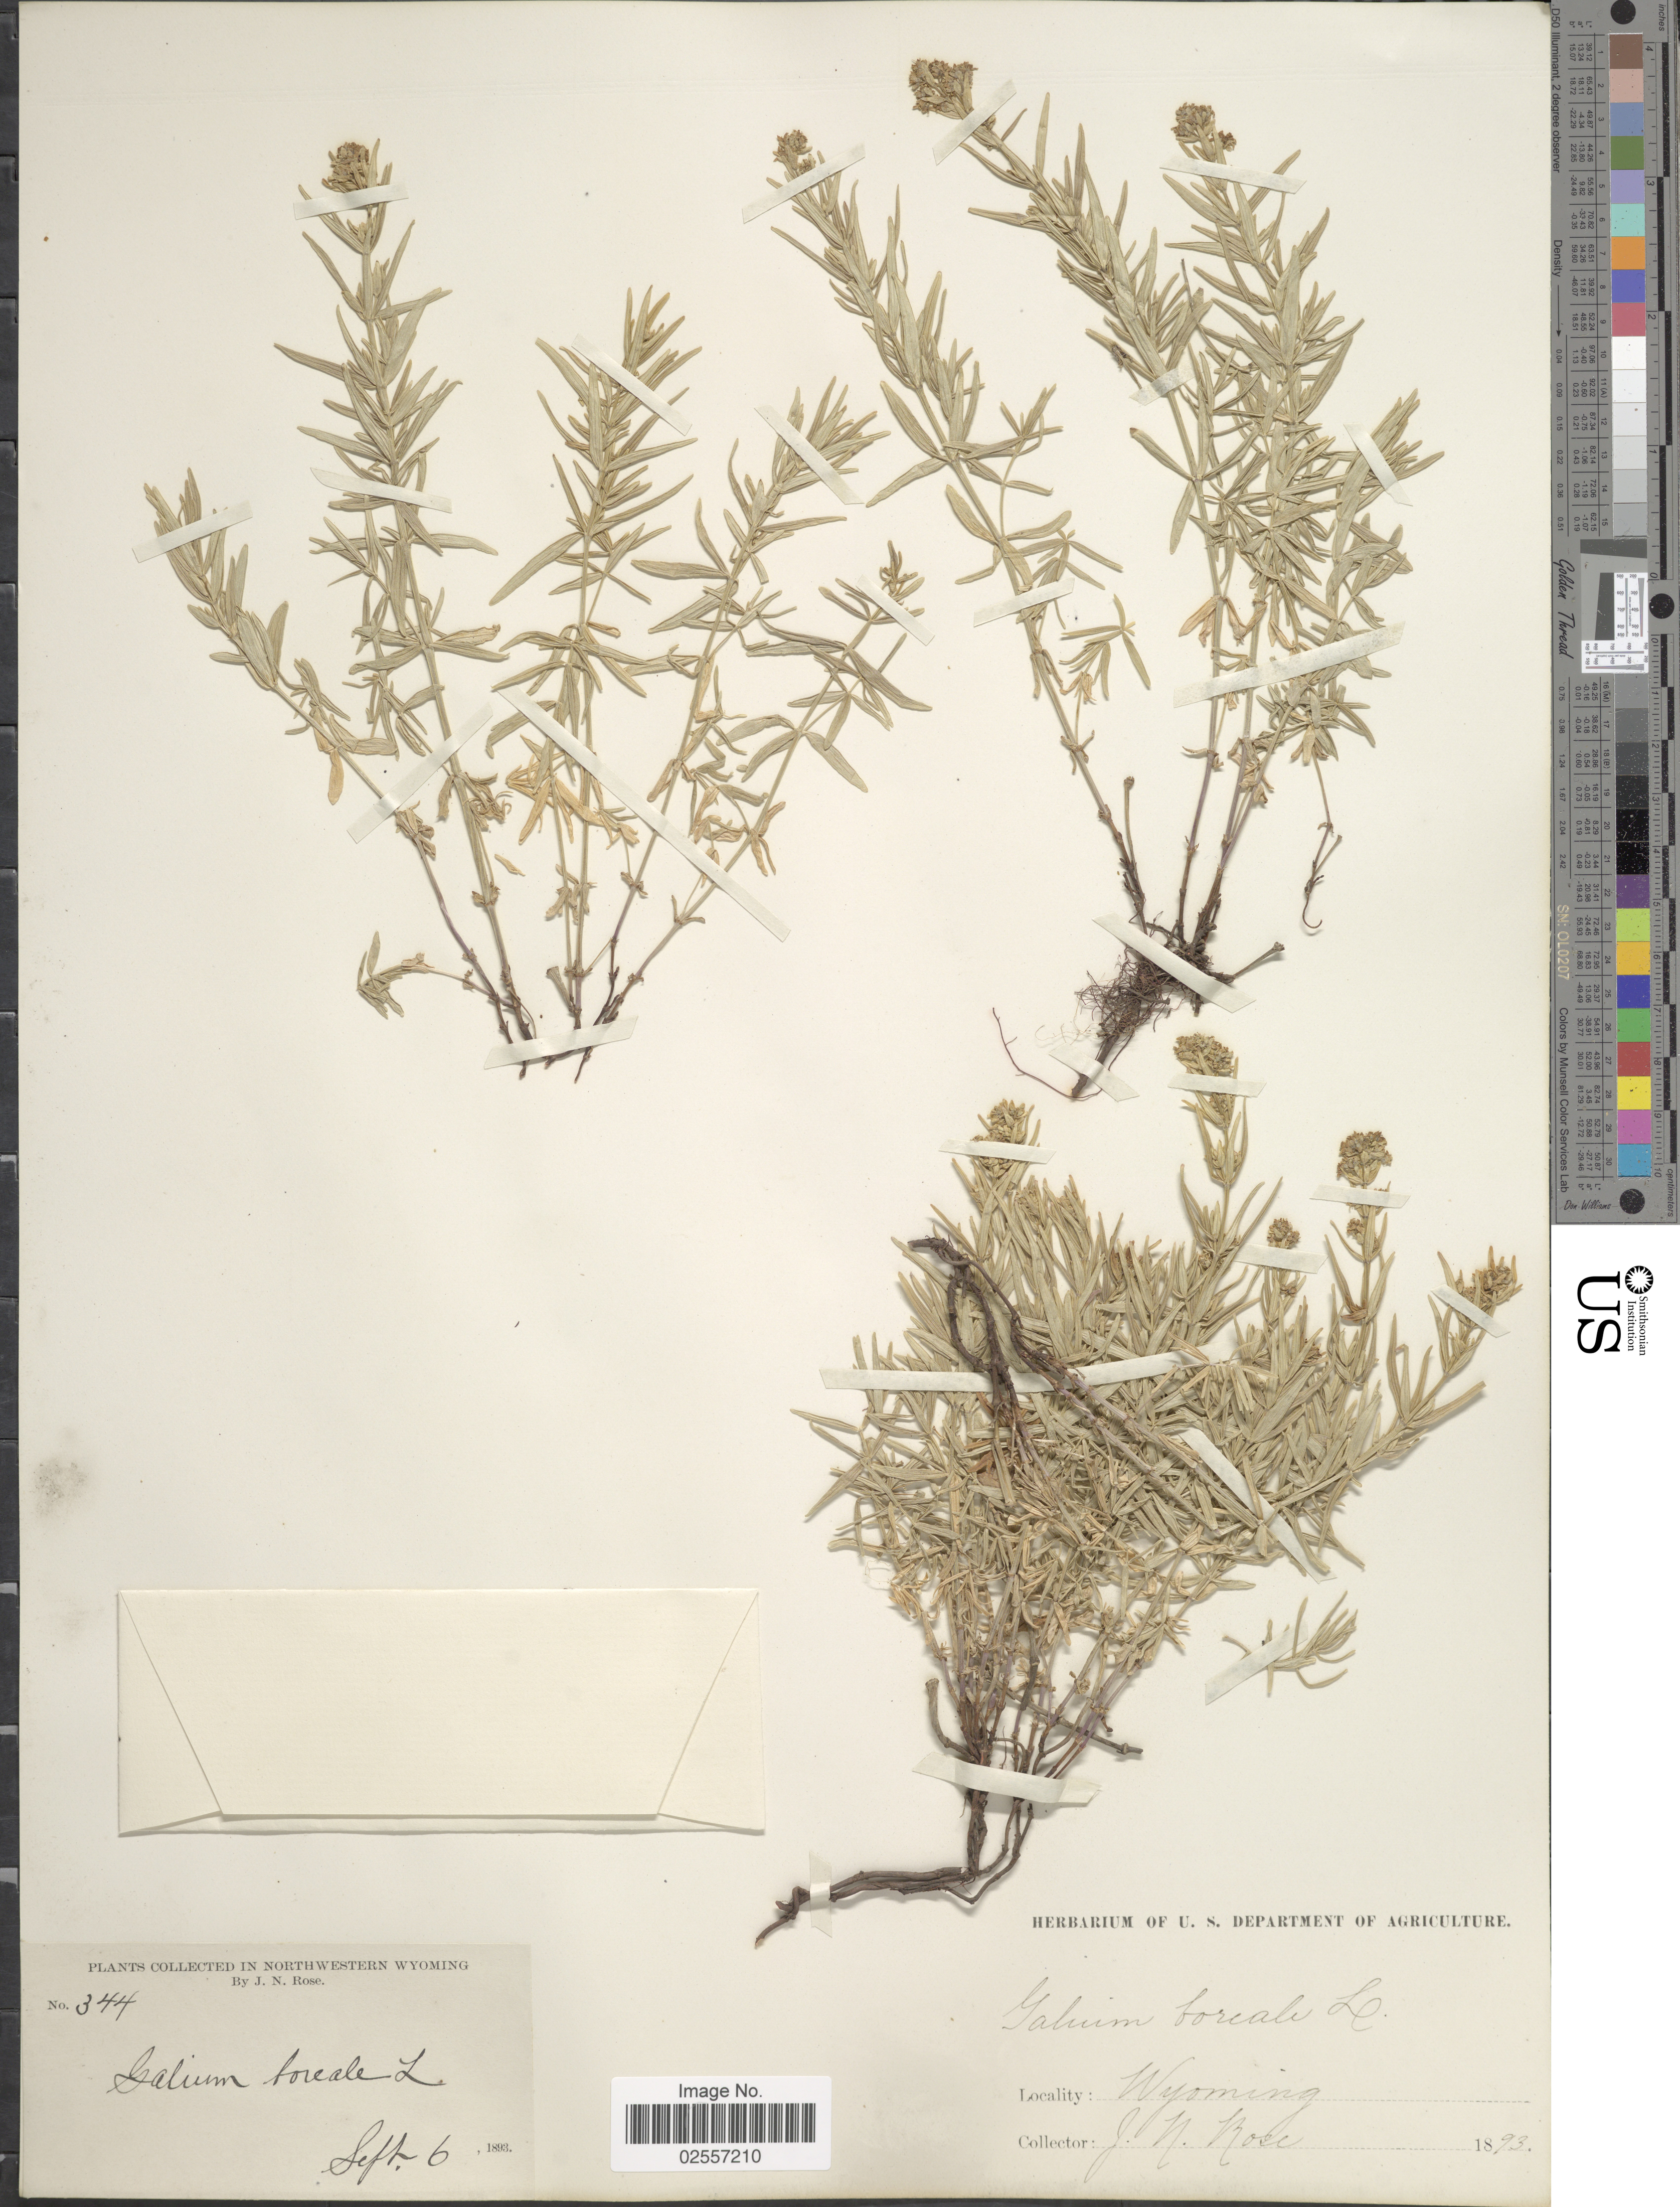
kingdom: Plantae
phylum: Tracheophyta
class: Magnoliopsida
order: Gentianales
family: Rubiaceae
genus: Galium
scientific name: Galium boreale L.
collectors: J. N. Rose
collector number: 344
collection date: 1893-09-06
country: United States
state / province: Wyoming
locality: Northwestern Wyoming.